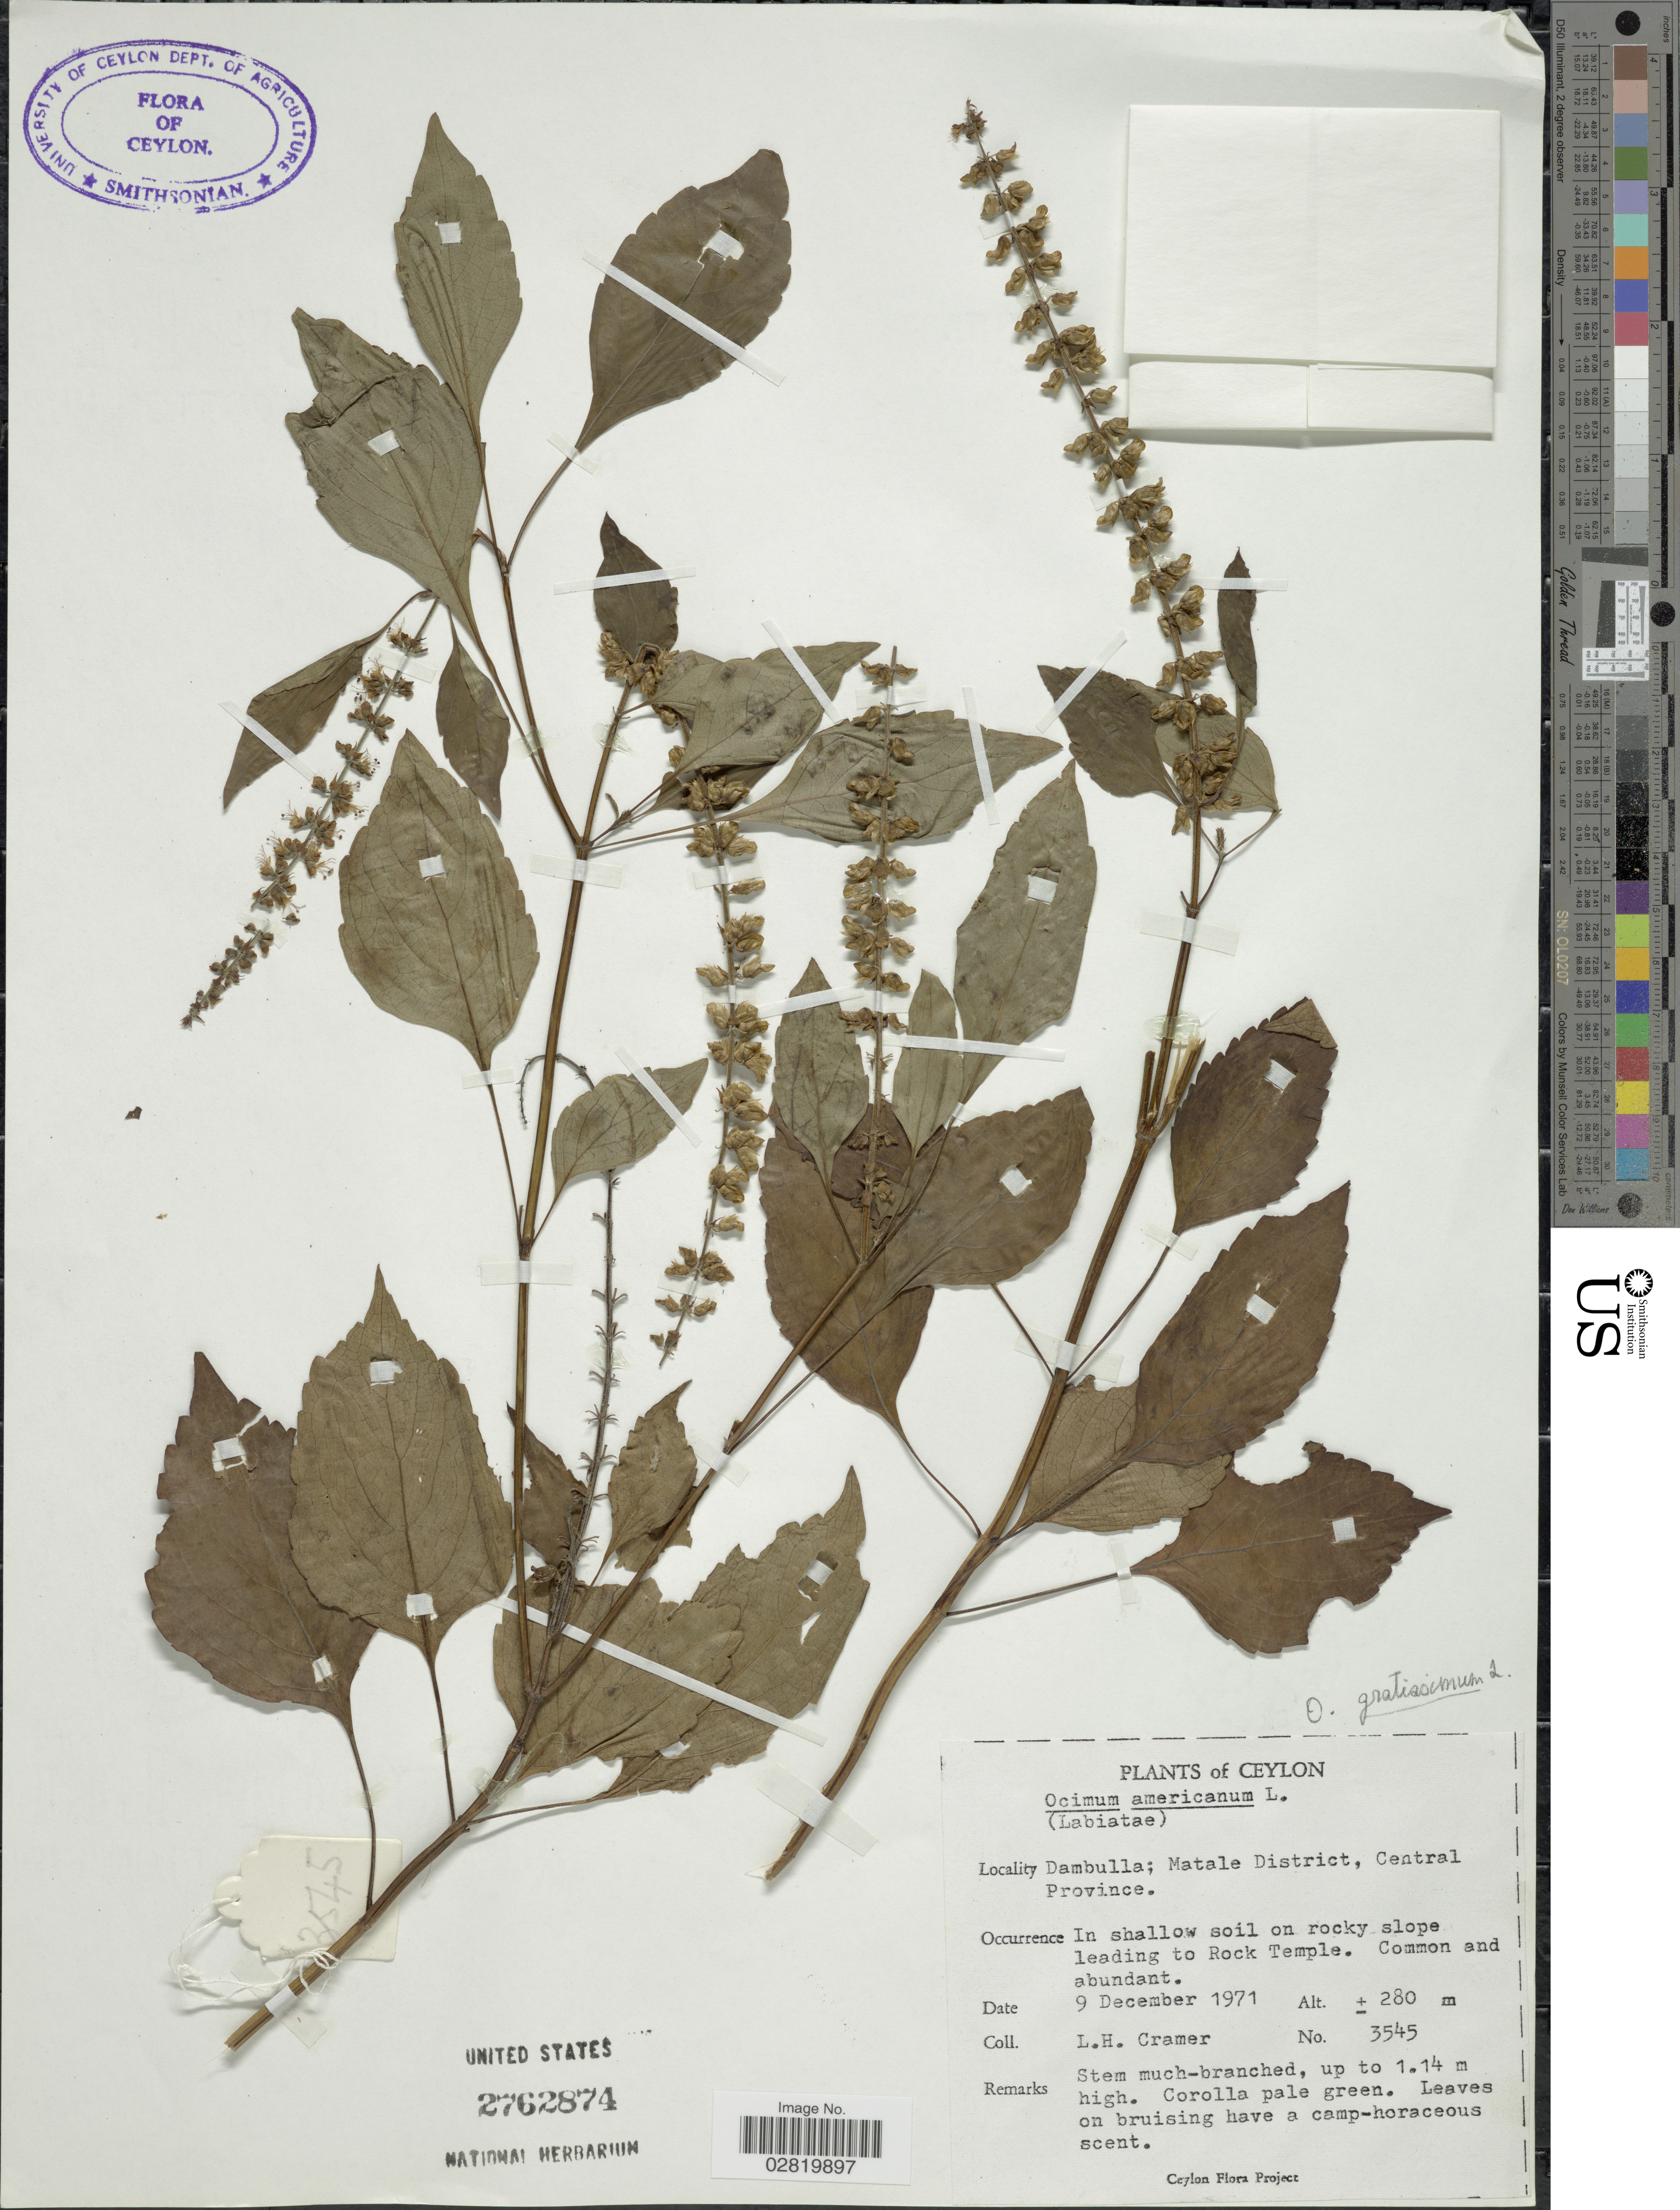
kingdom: Plantae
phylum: Tracheophyta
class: Magnoliopsida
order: Lamiales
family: Lamiaceae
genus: Ocimum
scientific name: Ocimum gratissimum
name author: L.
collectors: L. H. Cramer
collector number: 3545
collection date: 1971-12-09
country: Sri Lanka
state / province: Central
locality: Ceylon, Dambulla; Matale District, Centrale Province, In shallow soil on rocky slope leading to Rock Temple.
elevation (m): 280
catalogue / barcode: US 2762874